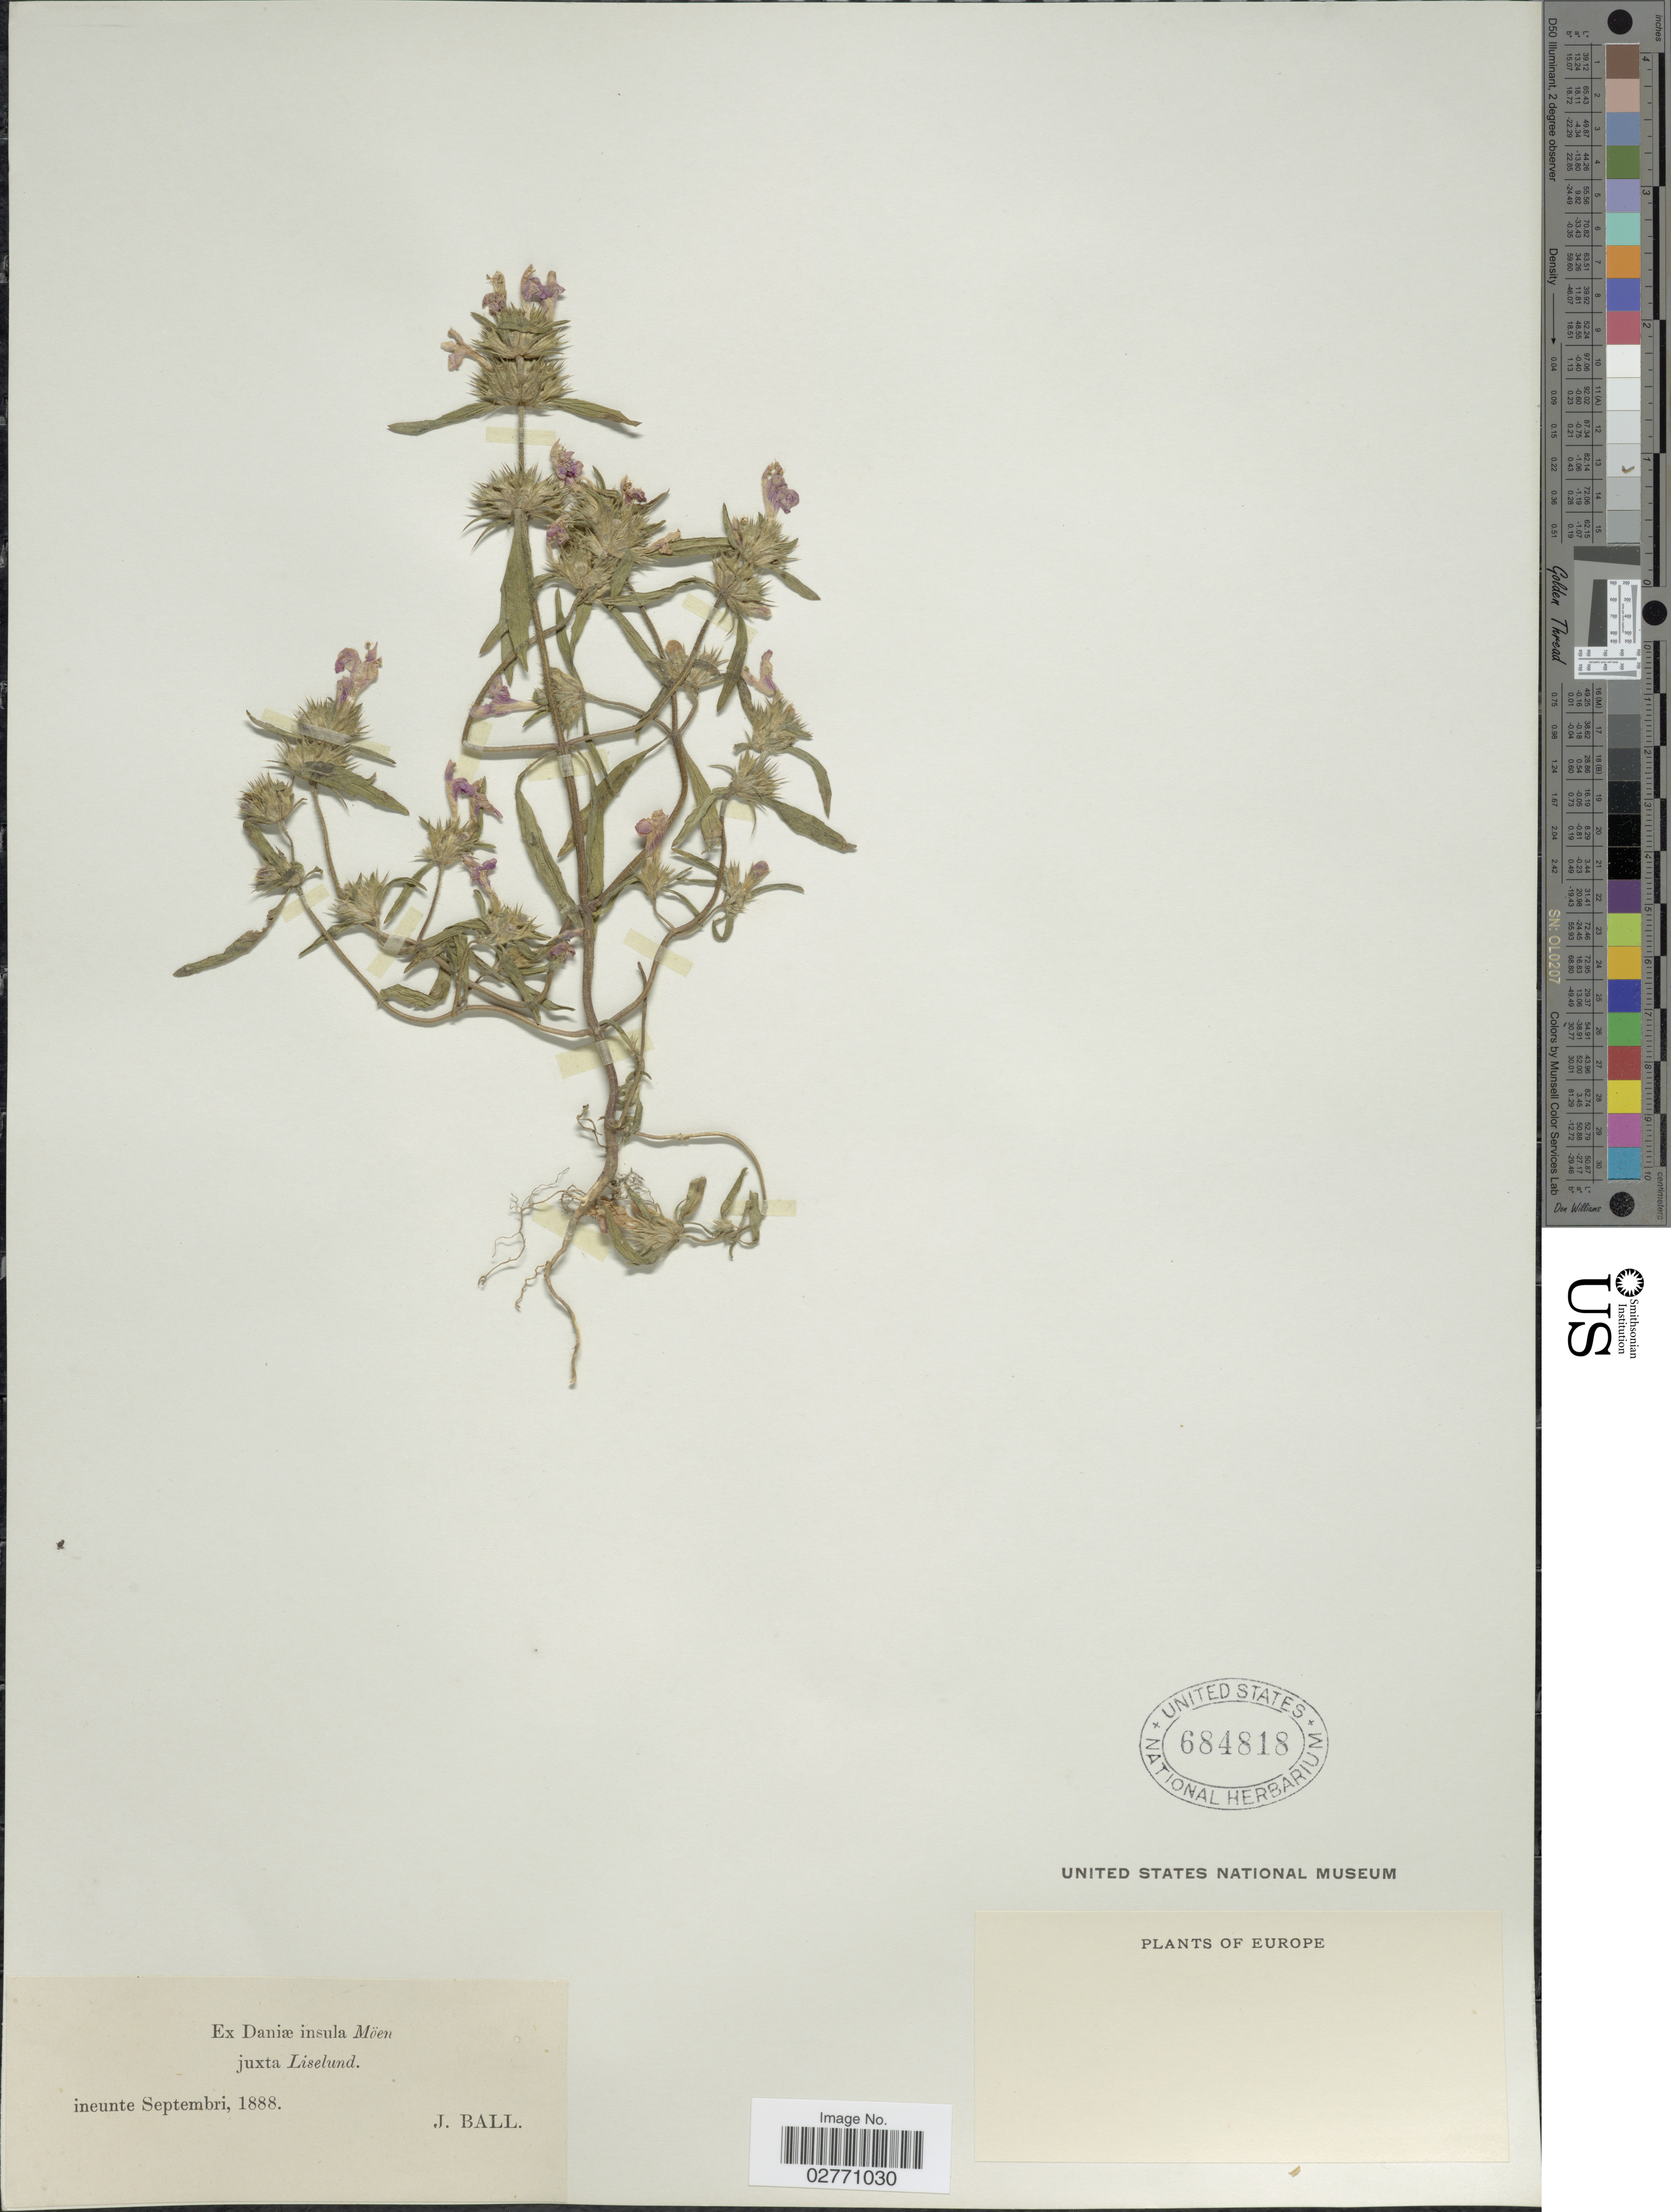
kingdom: Plantae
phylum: Tracheophyta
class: Magnoliopsida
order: Lamiales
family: Lamiaceae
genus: Sideritis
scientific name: Sideritis sp.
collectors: J. Ball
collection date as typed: ineunte Septembri, 1888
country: Denmark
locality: Ex Daniæ insula Möen juxta Liselund.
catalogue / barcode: US 684818